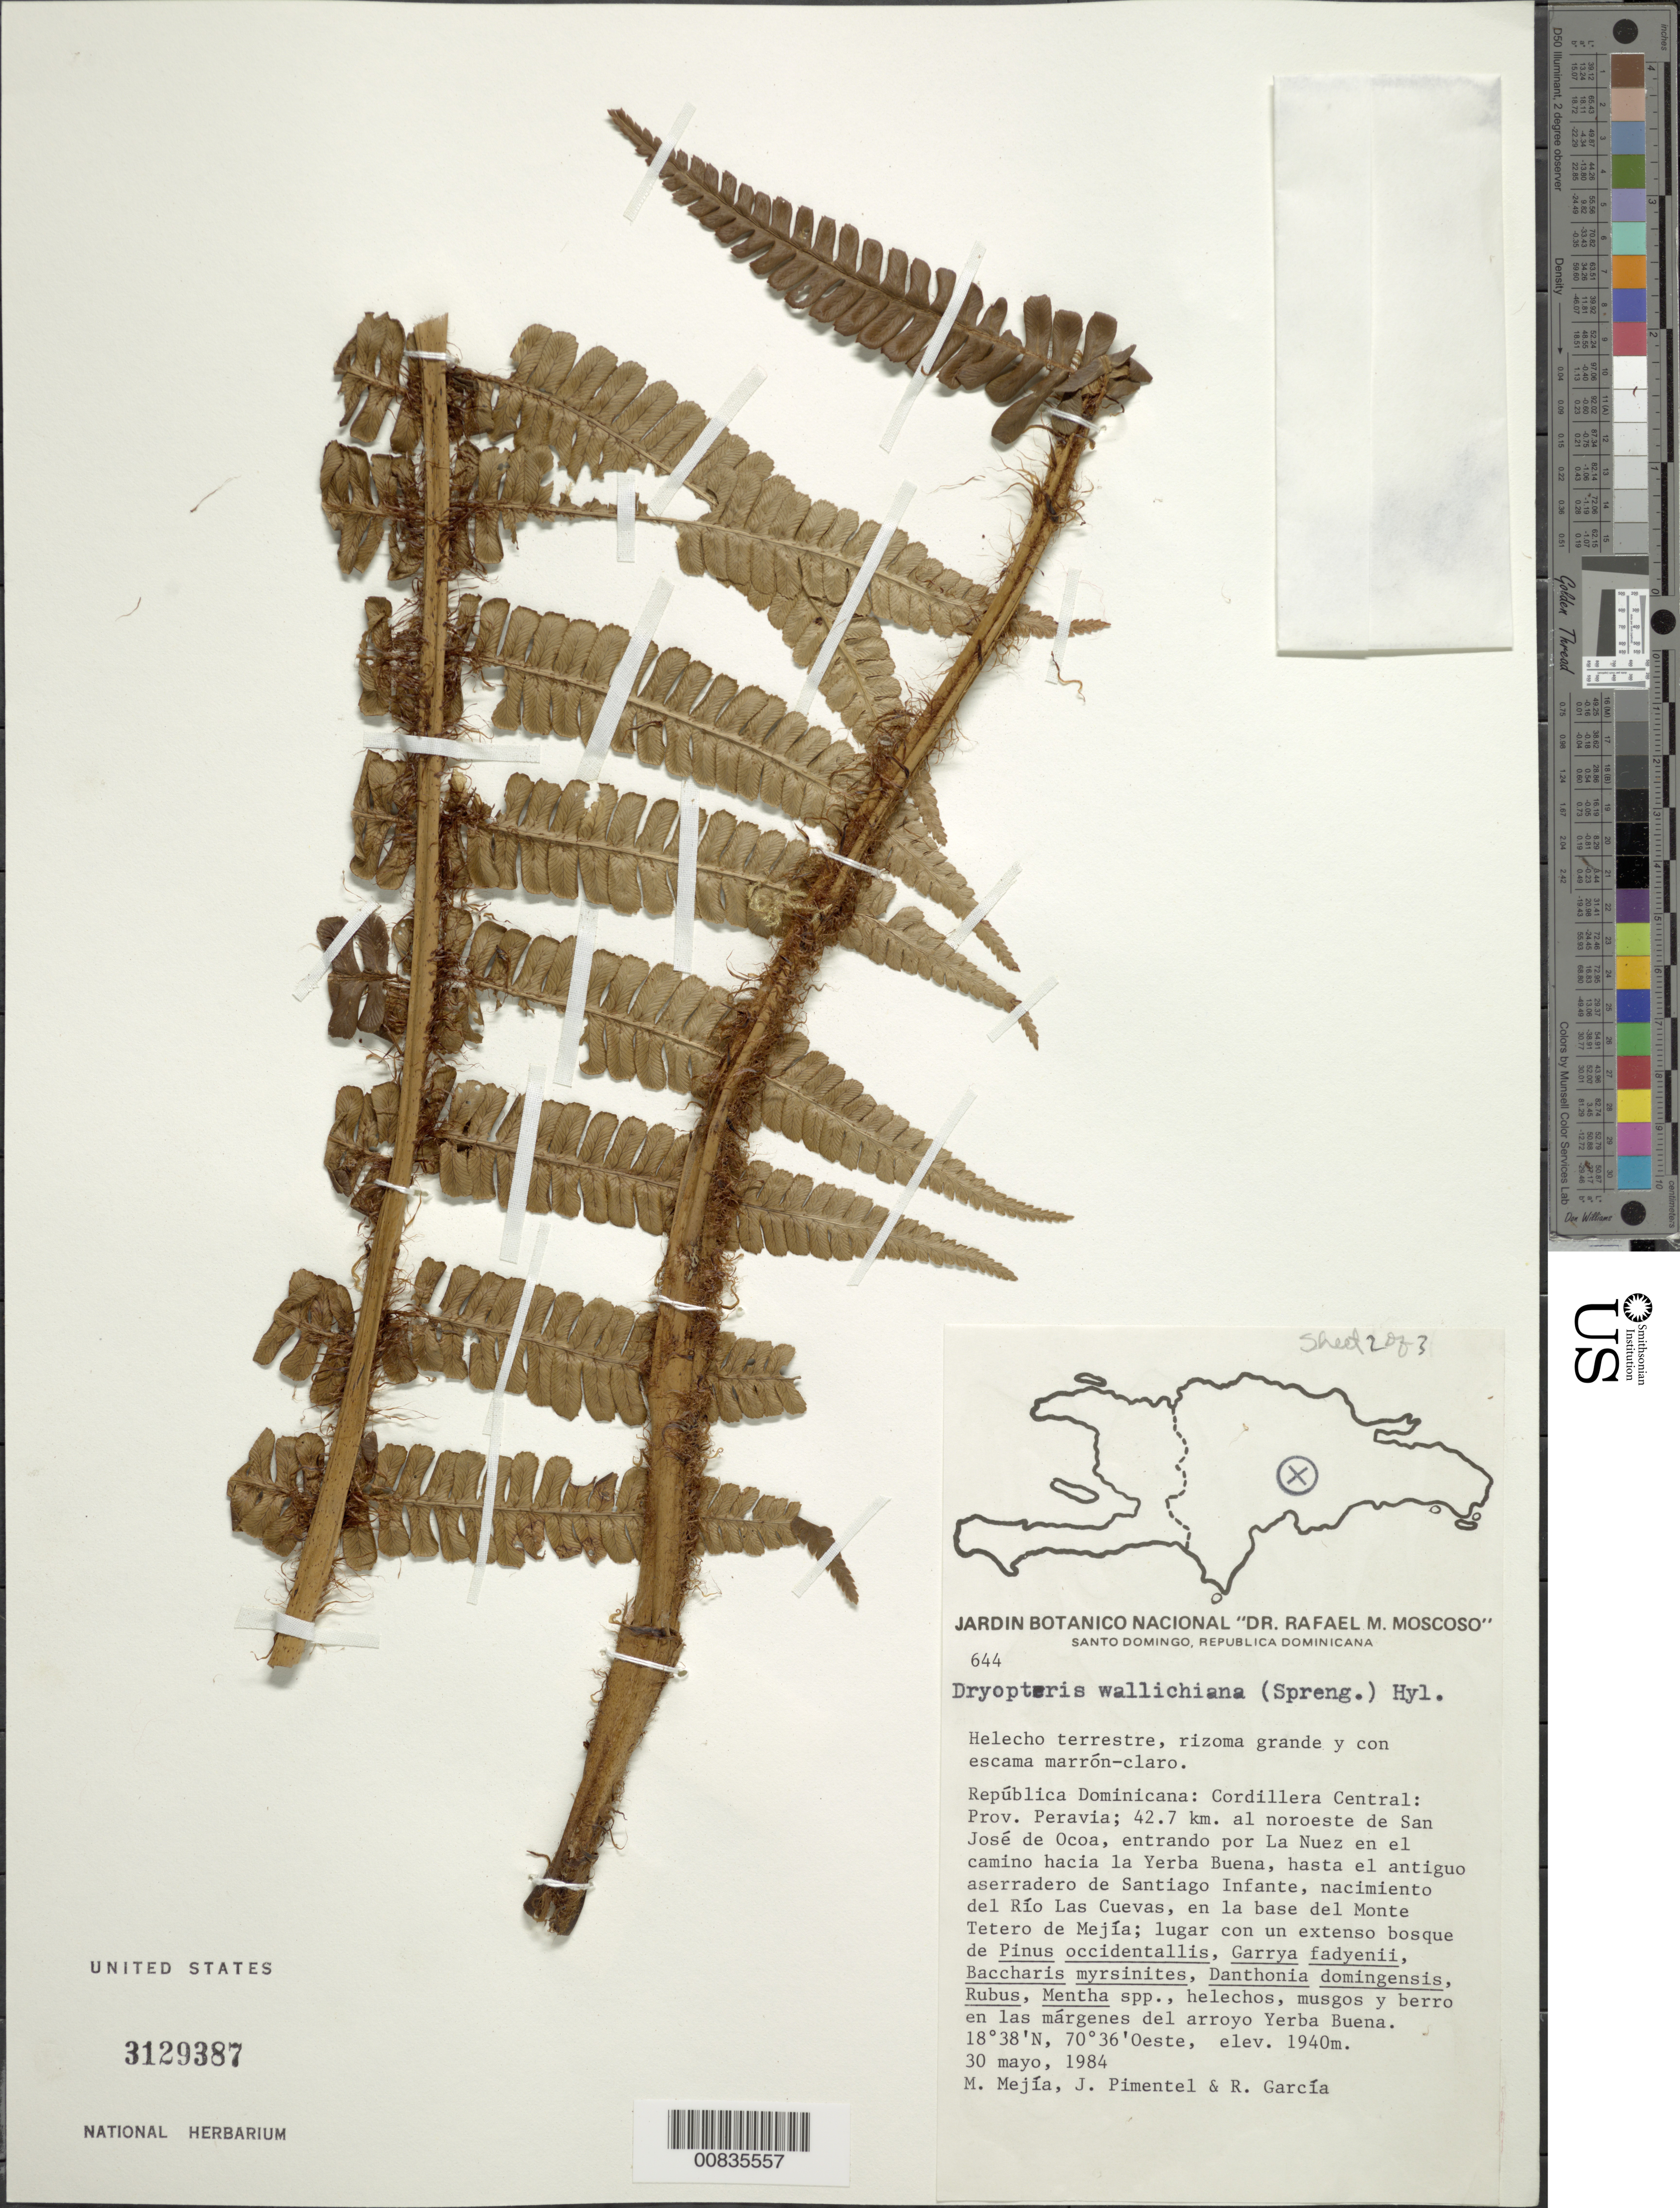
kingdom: Plantae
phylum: Tracheophyta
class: Polypodiopsida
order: Polypodiales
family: Dryopteridaceae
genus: Dryopteris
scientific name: Dryopteris wallichiana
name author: (Spreng.) Hyl.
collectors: M. Mejia, J. Pimentel & R. G. García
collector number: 644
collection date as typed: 30 May 1984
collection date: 1984-05-30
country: Dominican Republic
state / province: Peravia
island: Hispaniola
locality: Cordillera Central; 42.7 km NW de San José de Ocoa, entrando por La Nuez en el camino hacia la Yerba Buena, Santiago Infante, del Río Las Cuevas, base del Monte Tetero de Mejía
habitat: Lugar con un extenso bosque de Pinus occidentalis, Garrya fadyenii, Baccharis myrsinites, helechos, musgos y berro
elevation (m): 1940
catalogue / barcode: US 3129387